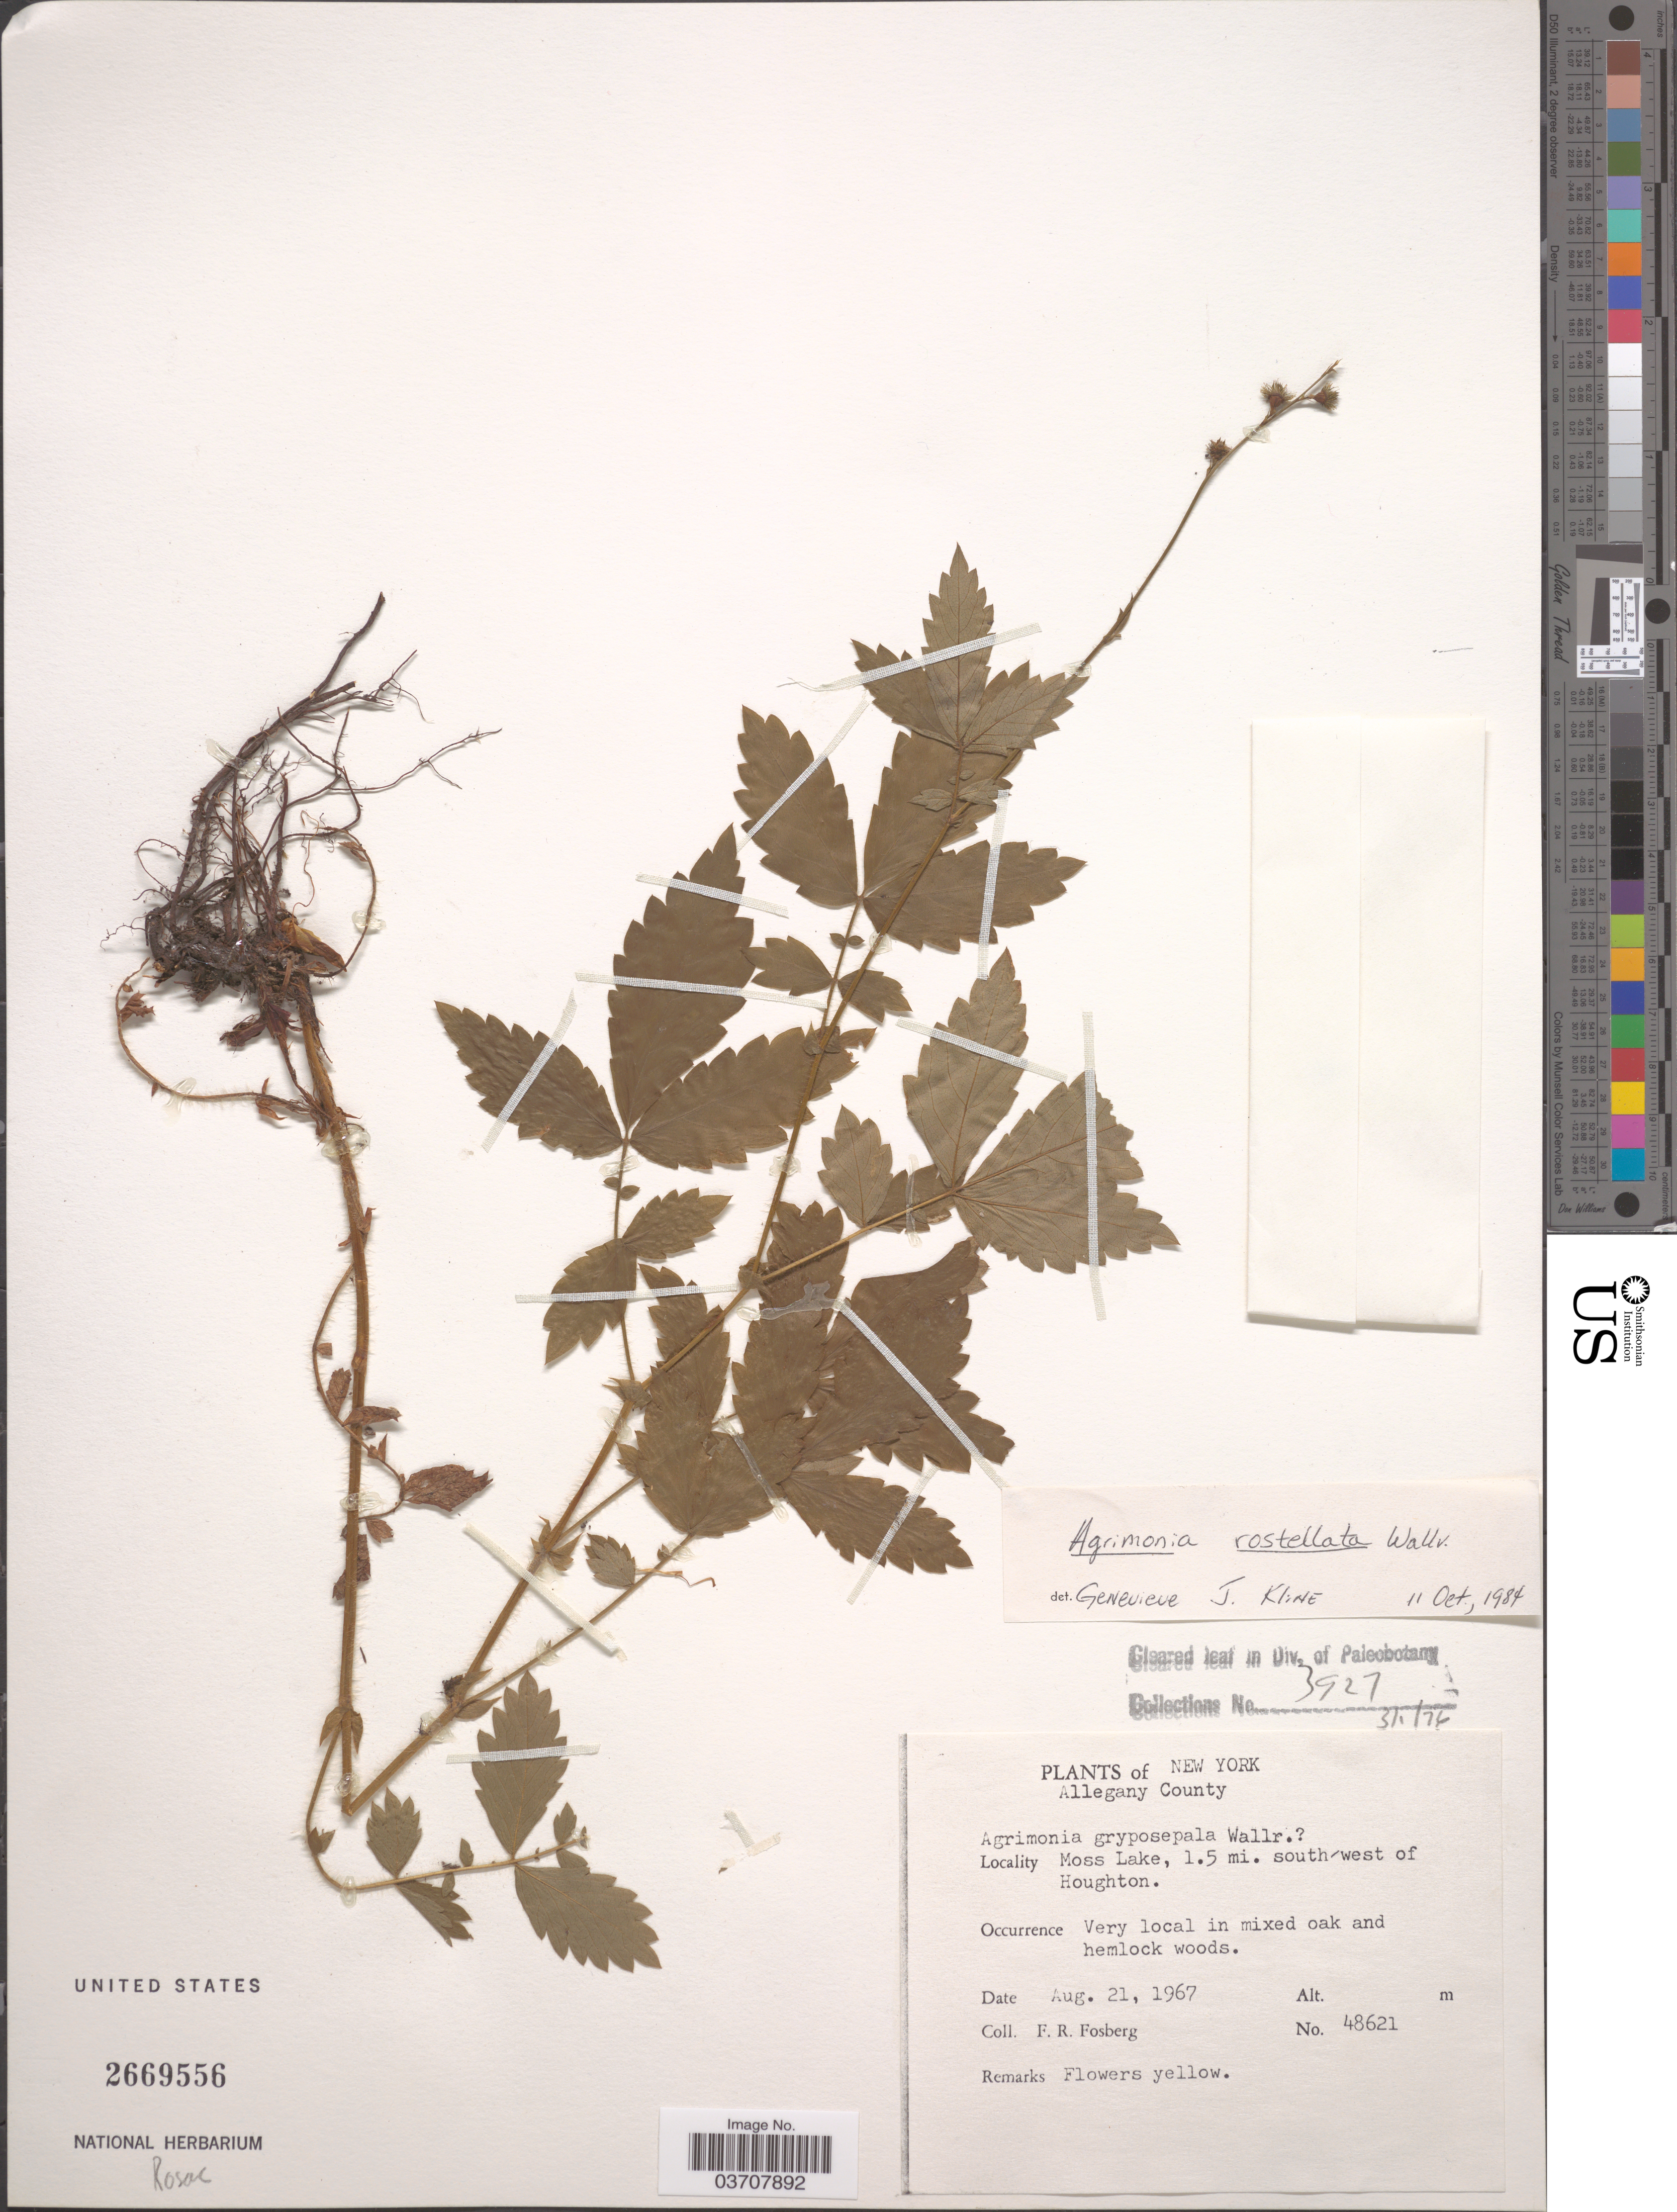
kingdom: Plantae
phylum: Tracheophyta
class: Magnoliopsida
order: Rosales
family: Rosaceae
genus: Agrimonia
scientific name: Agrimonia rostellata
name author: Wallr.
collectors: F. R. Fosberg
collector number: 48621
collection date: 1967-08-21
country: United States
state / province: New York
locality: Allegany County. Moss Lake, 1.5 mi. southwest of Houghton.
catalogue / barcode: US 2669556